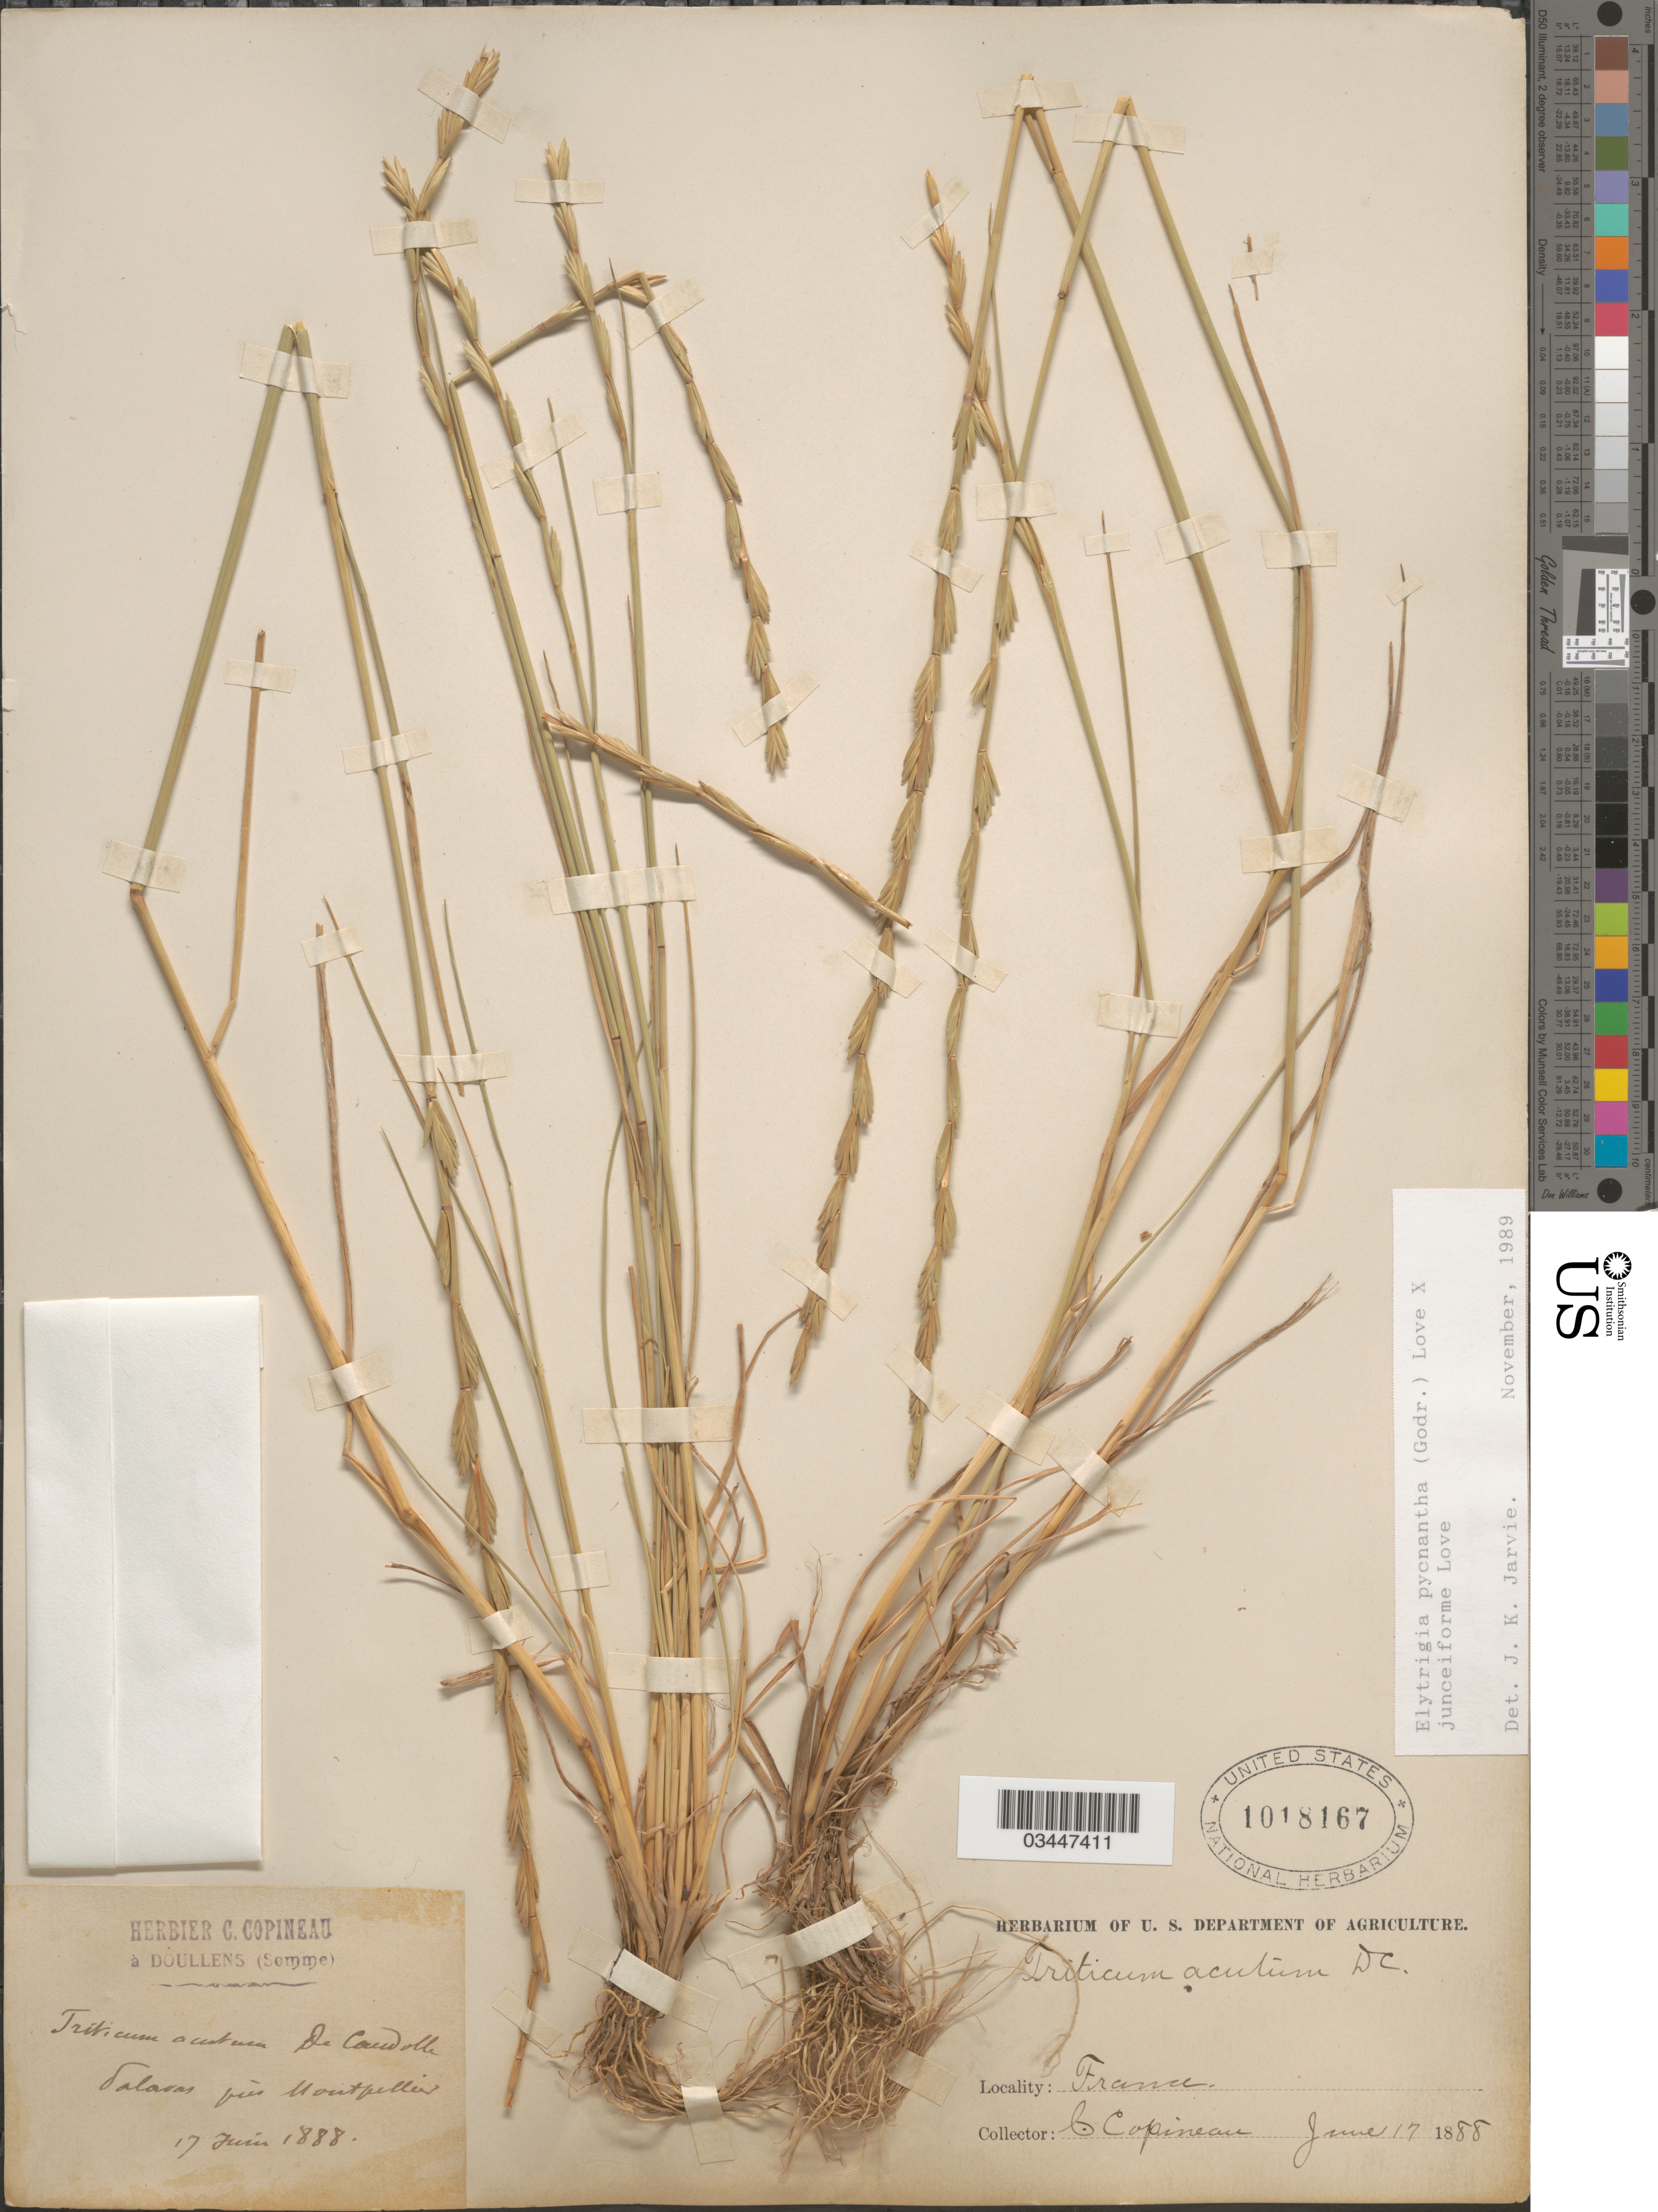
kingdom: Plantae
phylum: Tracheophyta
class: Liliopsida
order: Poales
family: Poaceae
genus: Thinopyrum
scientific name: Thinopyrum pycnanthum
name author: (Godr.) Barkworth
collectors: C. Copineau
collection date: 1888-06-17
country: France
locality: Palavas près Montpellier.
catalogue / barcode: US 1018167